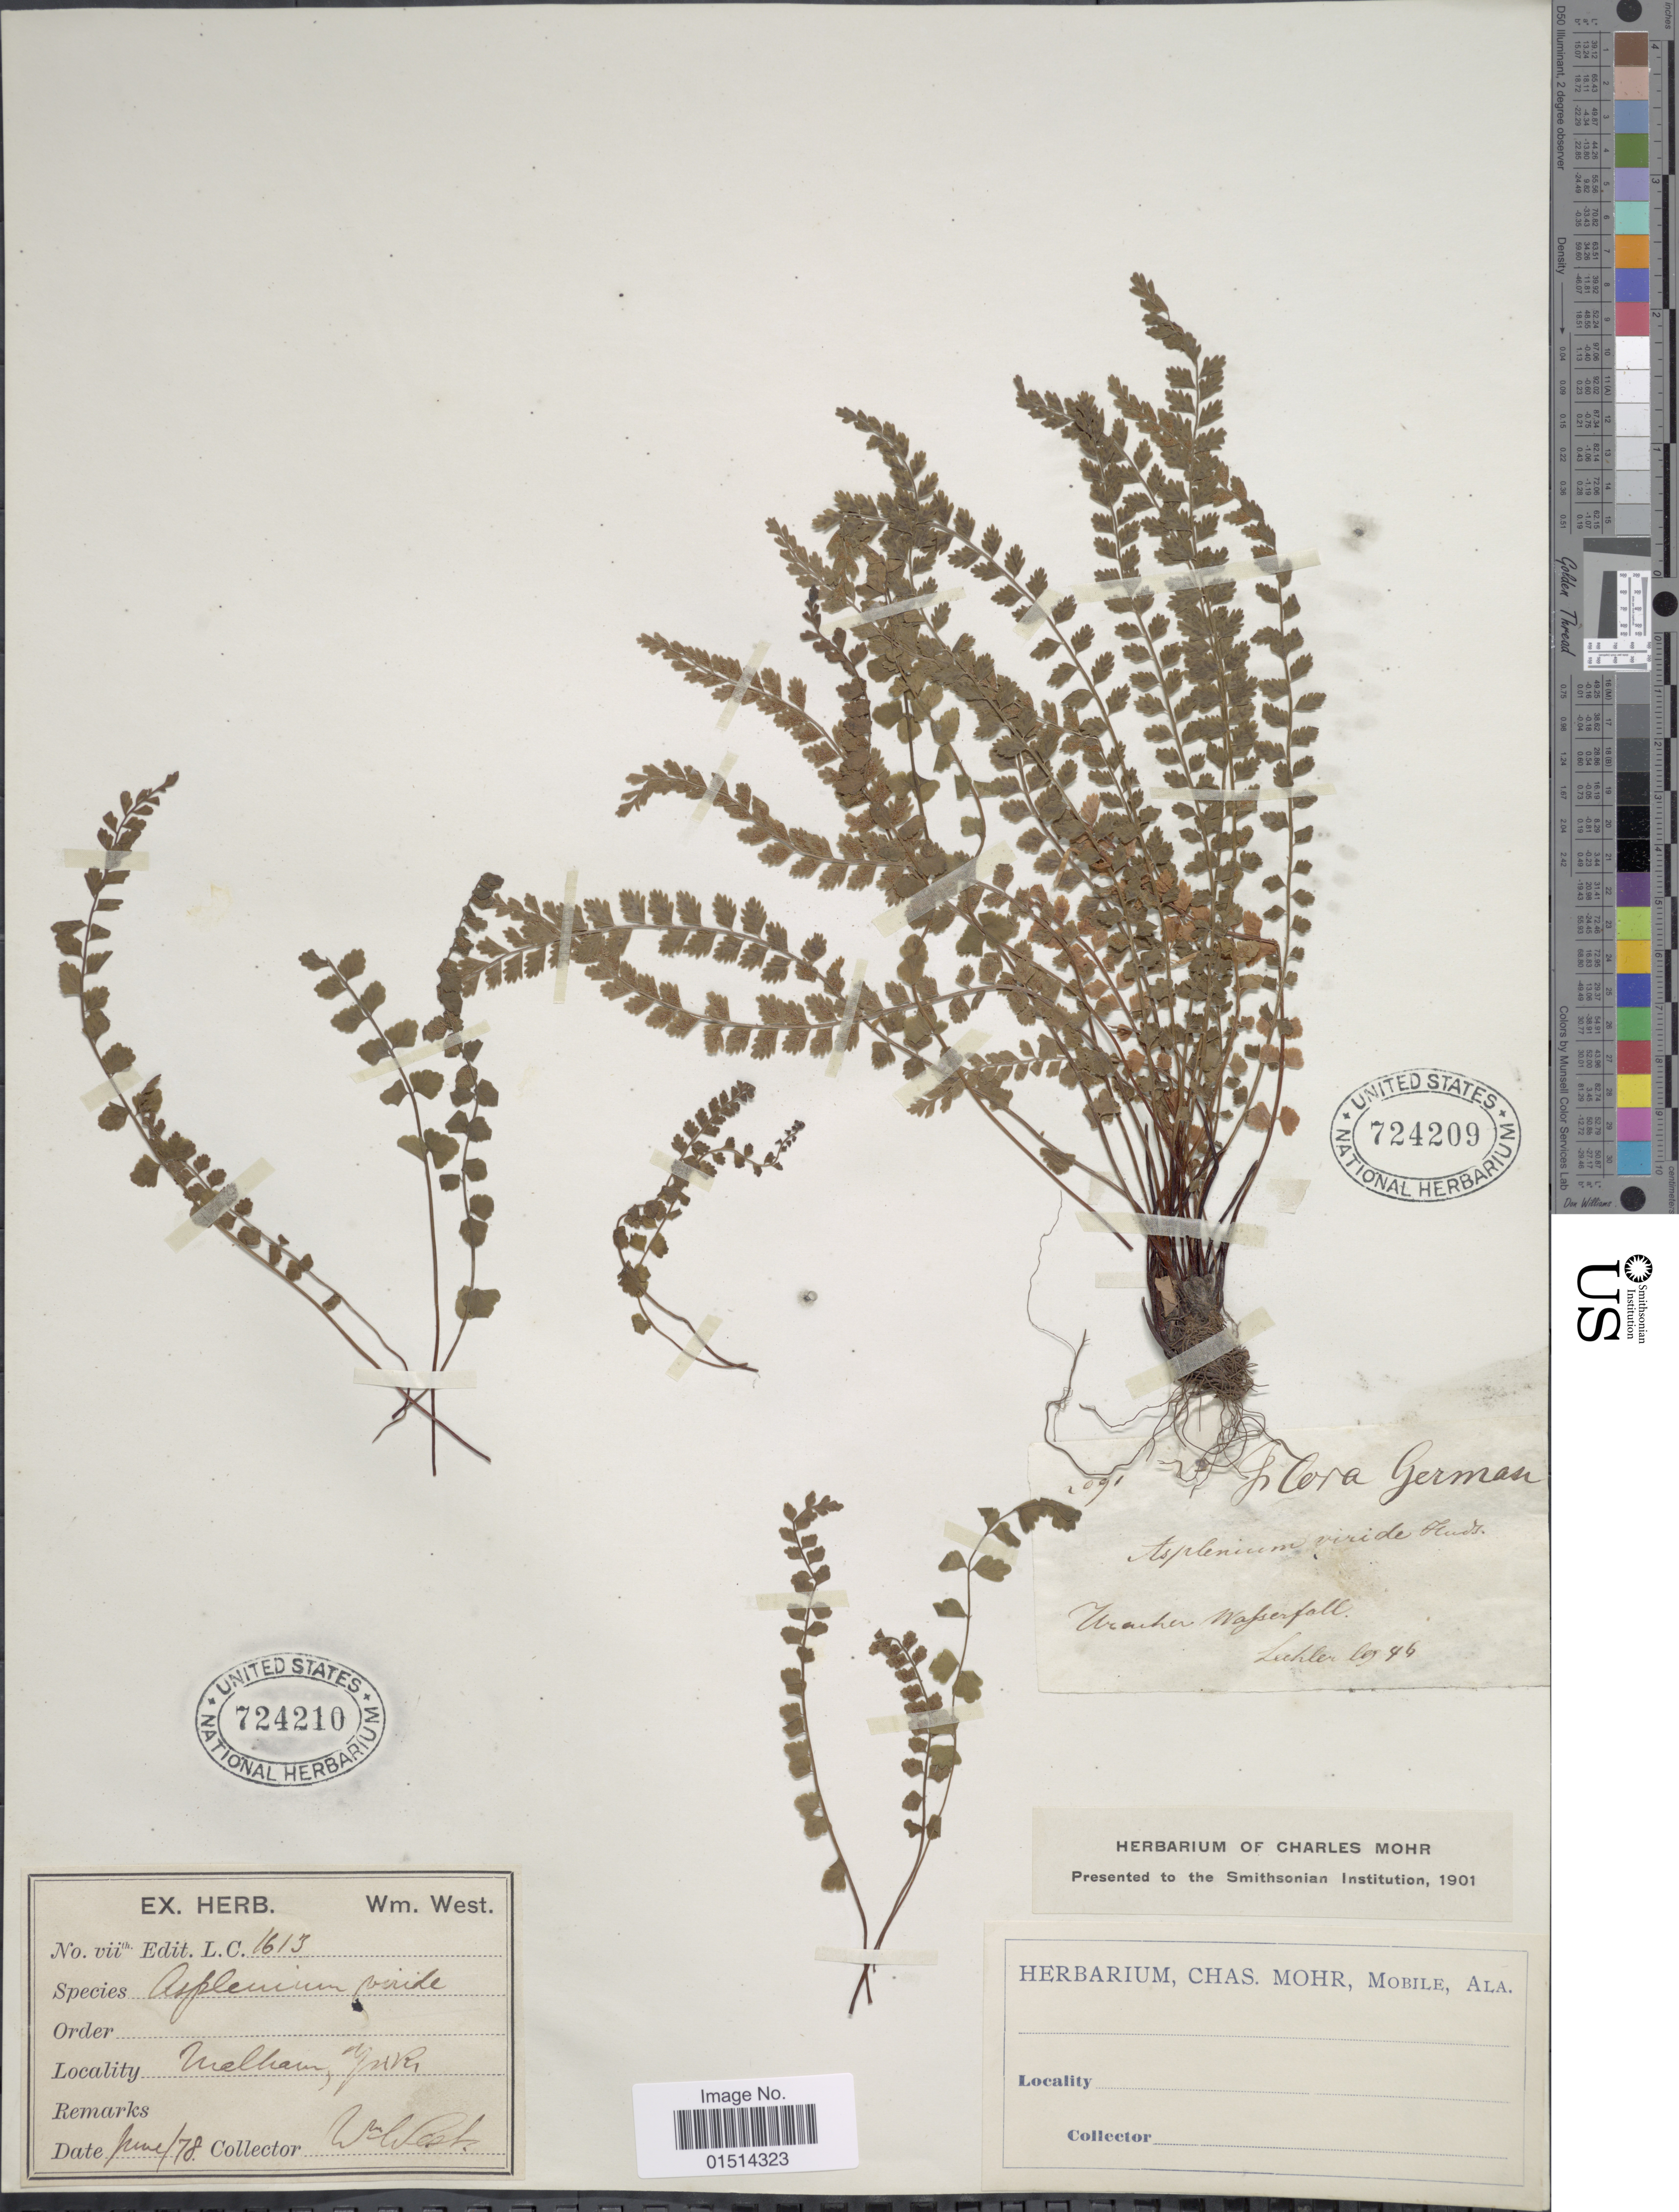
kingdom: Plantae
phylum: Tracheophyta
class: Polypodiopsida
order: Polypodiales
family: Aspleniaceae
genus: Asplenium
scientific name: Asplenium viride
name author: Huds.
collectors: -. Lechler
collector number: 46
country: Germany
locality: German, Uraicher Wafserfall [interpreted]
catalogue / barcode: US 724209-2